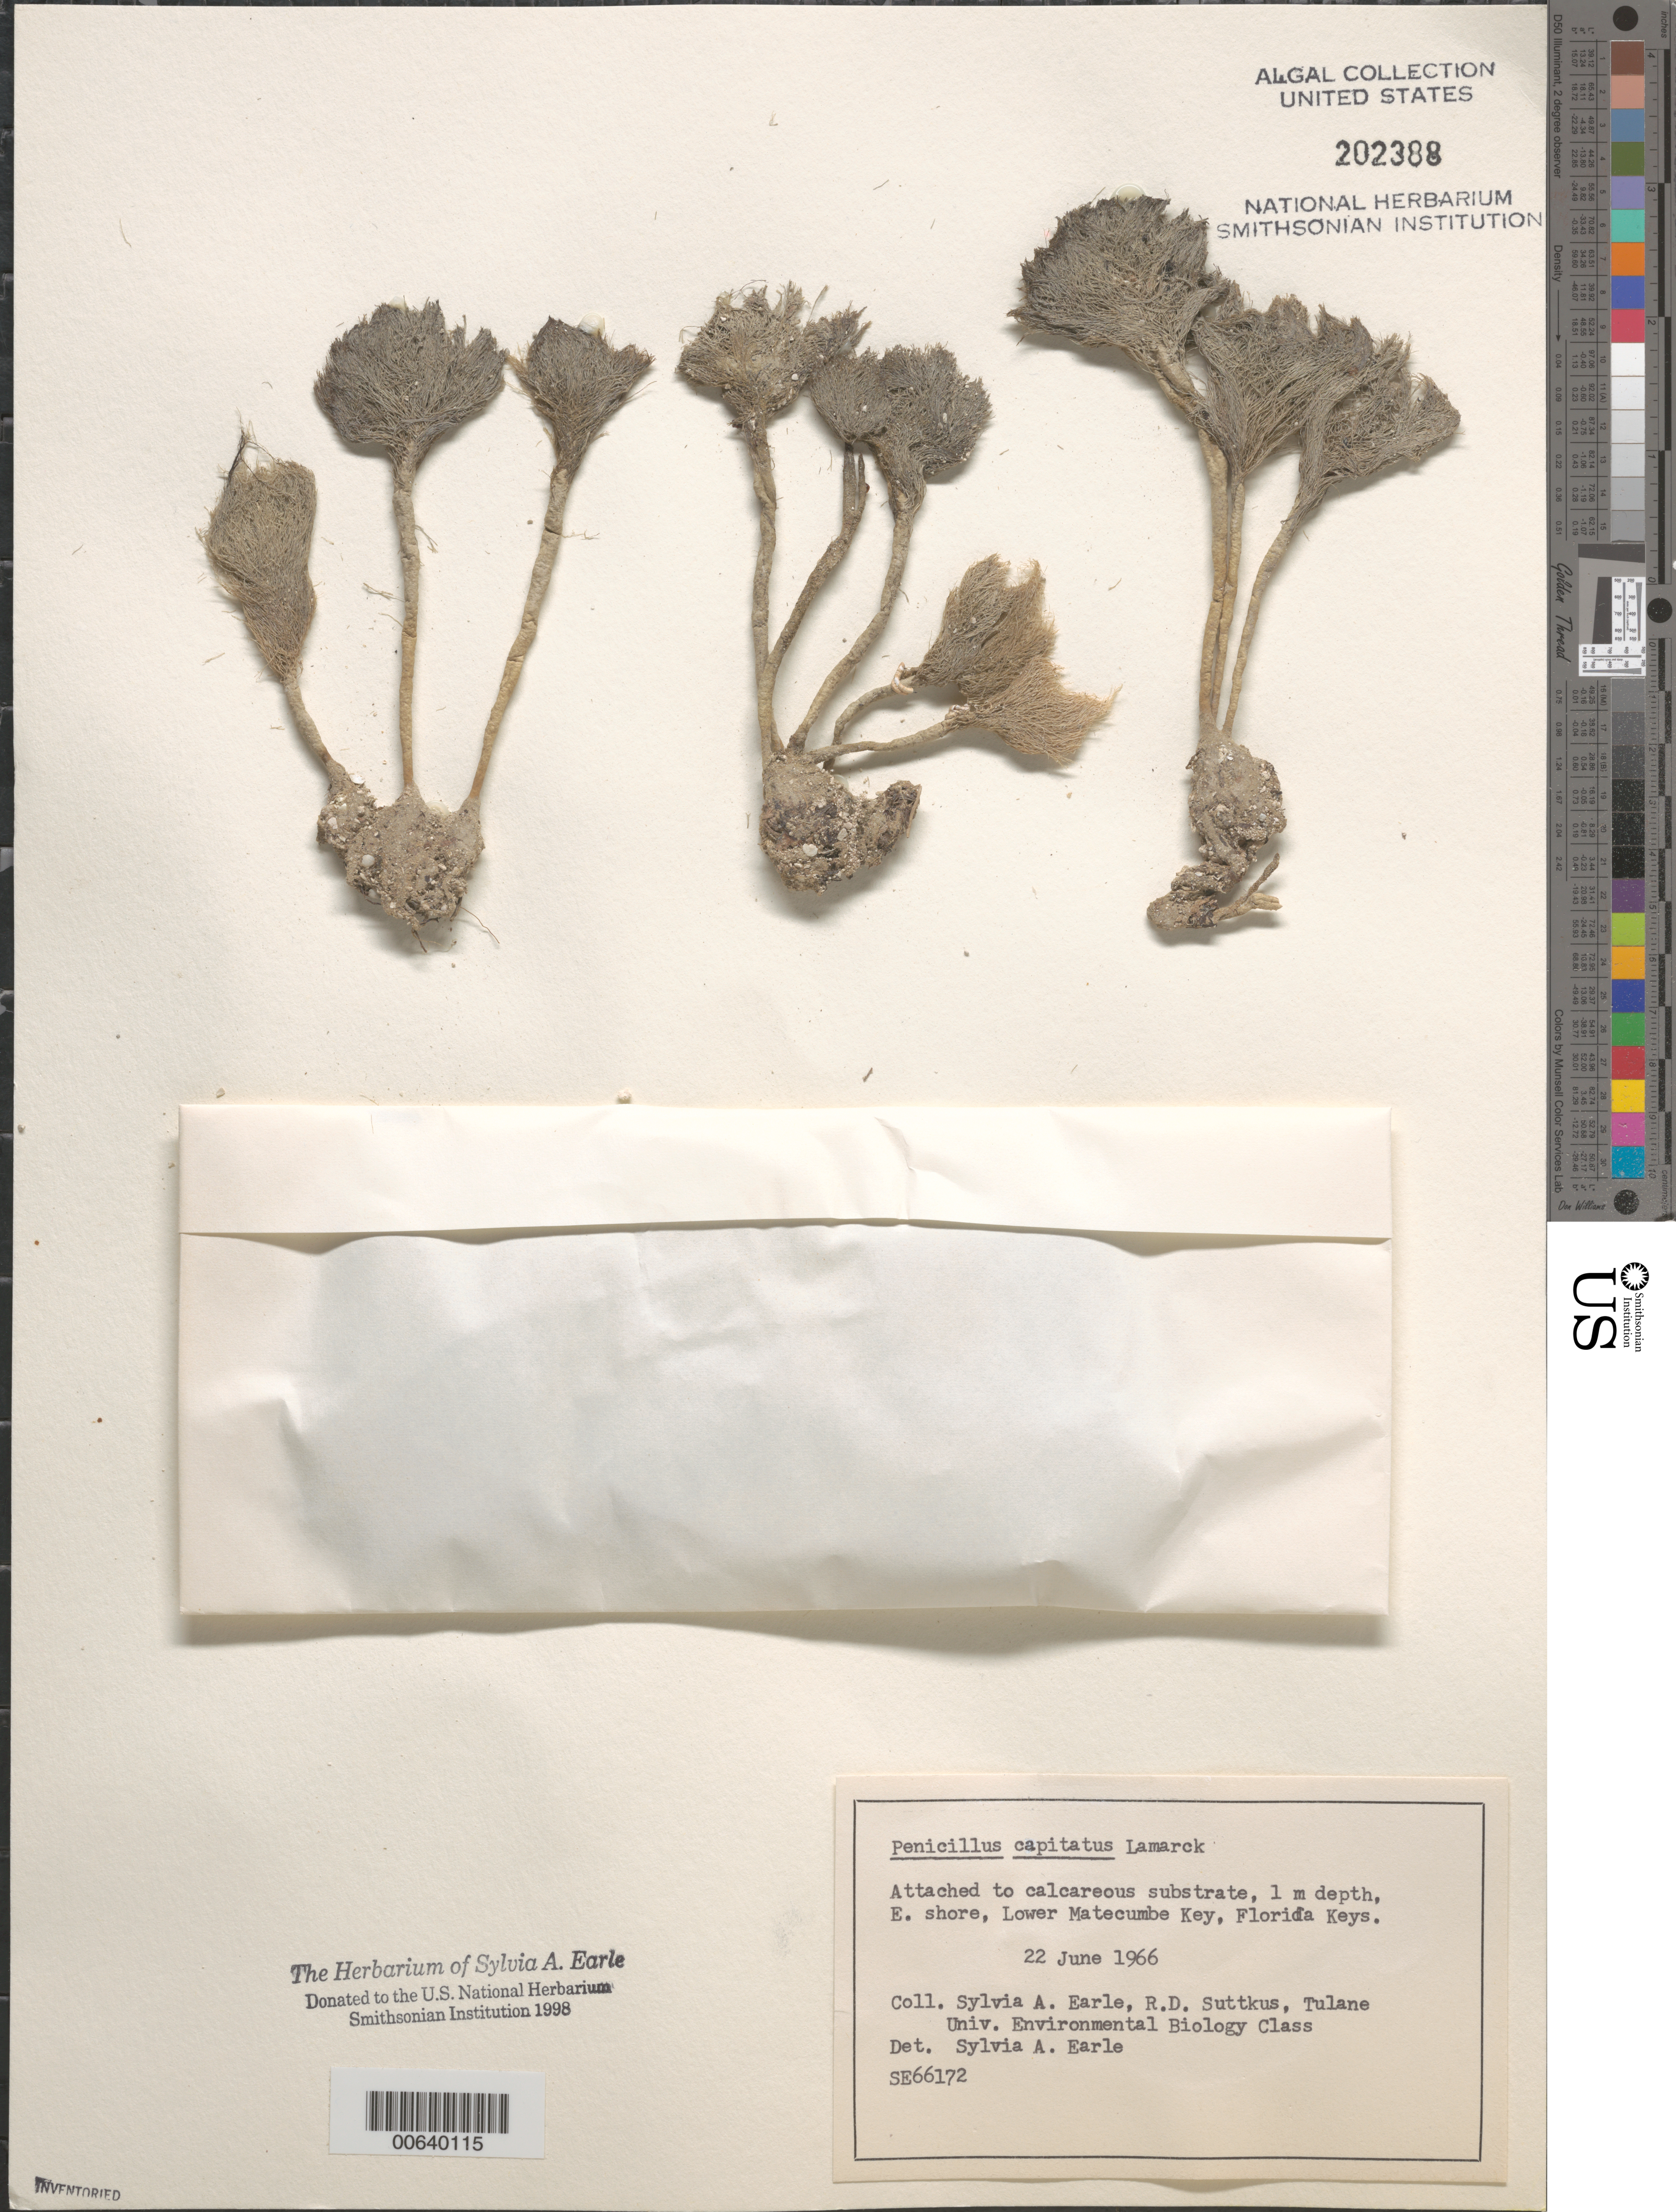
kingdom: Plantae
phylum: Chlorophyta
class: Ulvophyceae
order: Bryopsidales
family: Udoteaceae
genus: Penicillus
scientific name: Penicillus capitatus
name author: Lam.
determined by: Earle, S. A.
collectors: S. A. Earle, R. Suttkus & Tulane Univ. Env. Biol. Class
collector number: SE 66172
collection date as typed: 22 Jun 1966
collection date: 1966-06-22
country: United States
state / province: Florida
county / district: Monroe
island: Lower Matecumbe Key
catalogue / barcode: US 202388